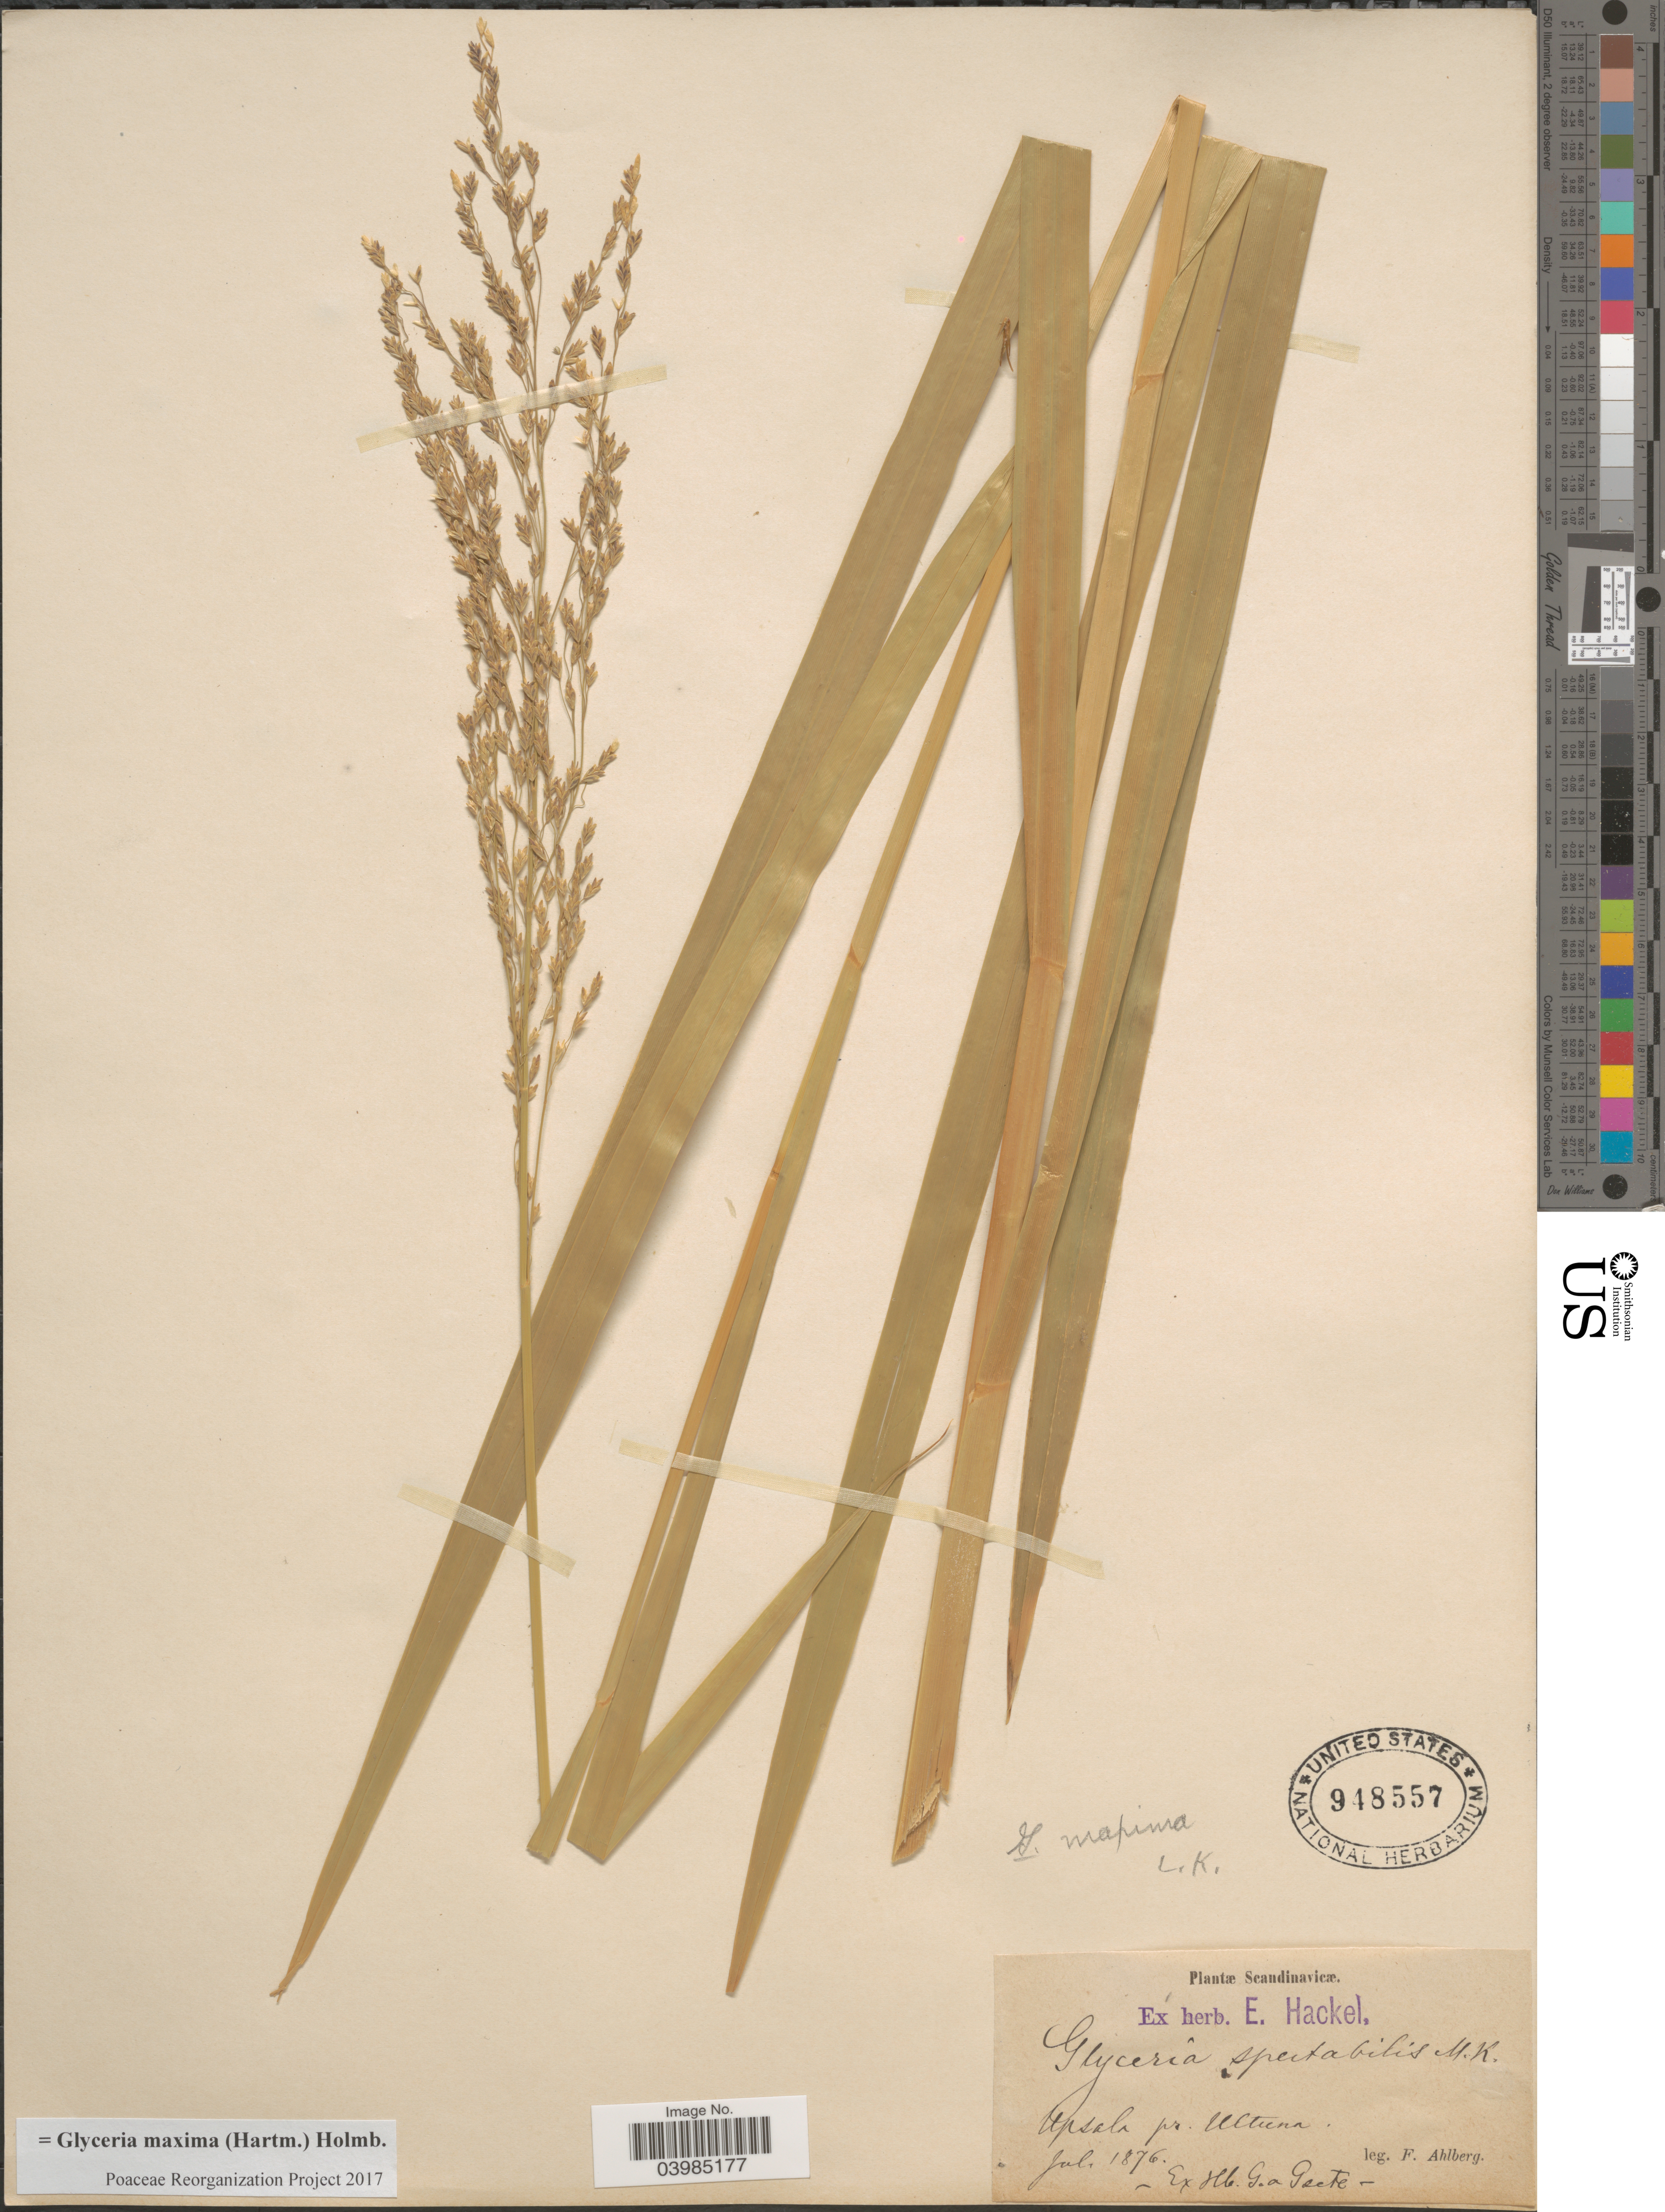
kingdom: Plantae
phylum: Tracheophyta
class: Liliopsida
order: Poales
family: Poaceae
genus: Glyceria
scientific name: Glyceria maxima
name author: (Hartm.) Holmb.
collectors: F. Ahlberg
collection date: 1876-07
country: Sweden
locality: Scandinavicæ. Upsala pr. Ultuna.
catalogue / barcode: US 948557